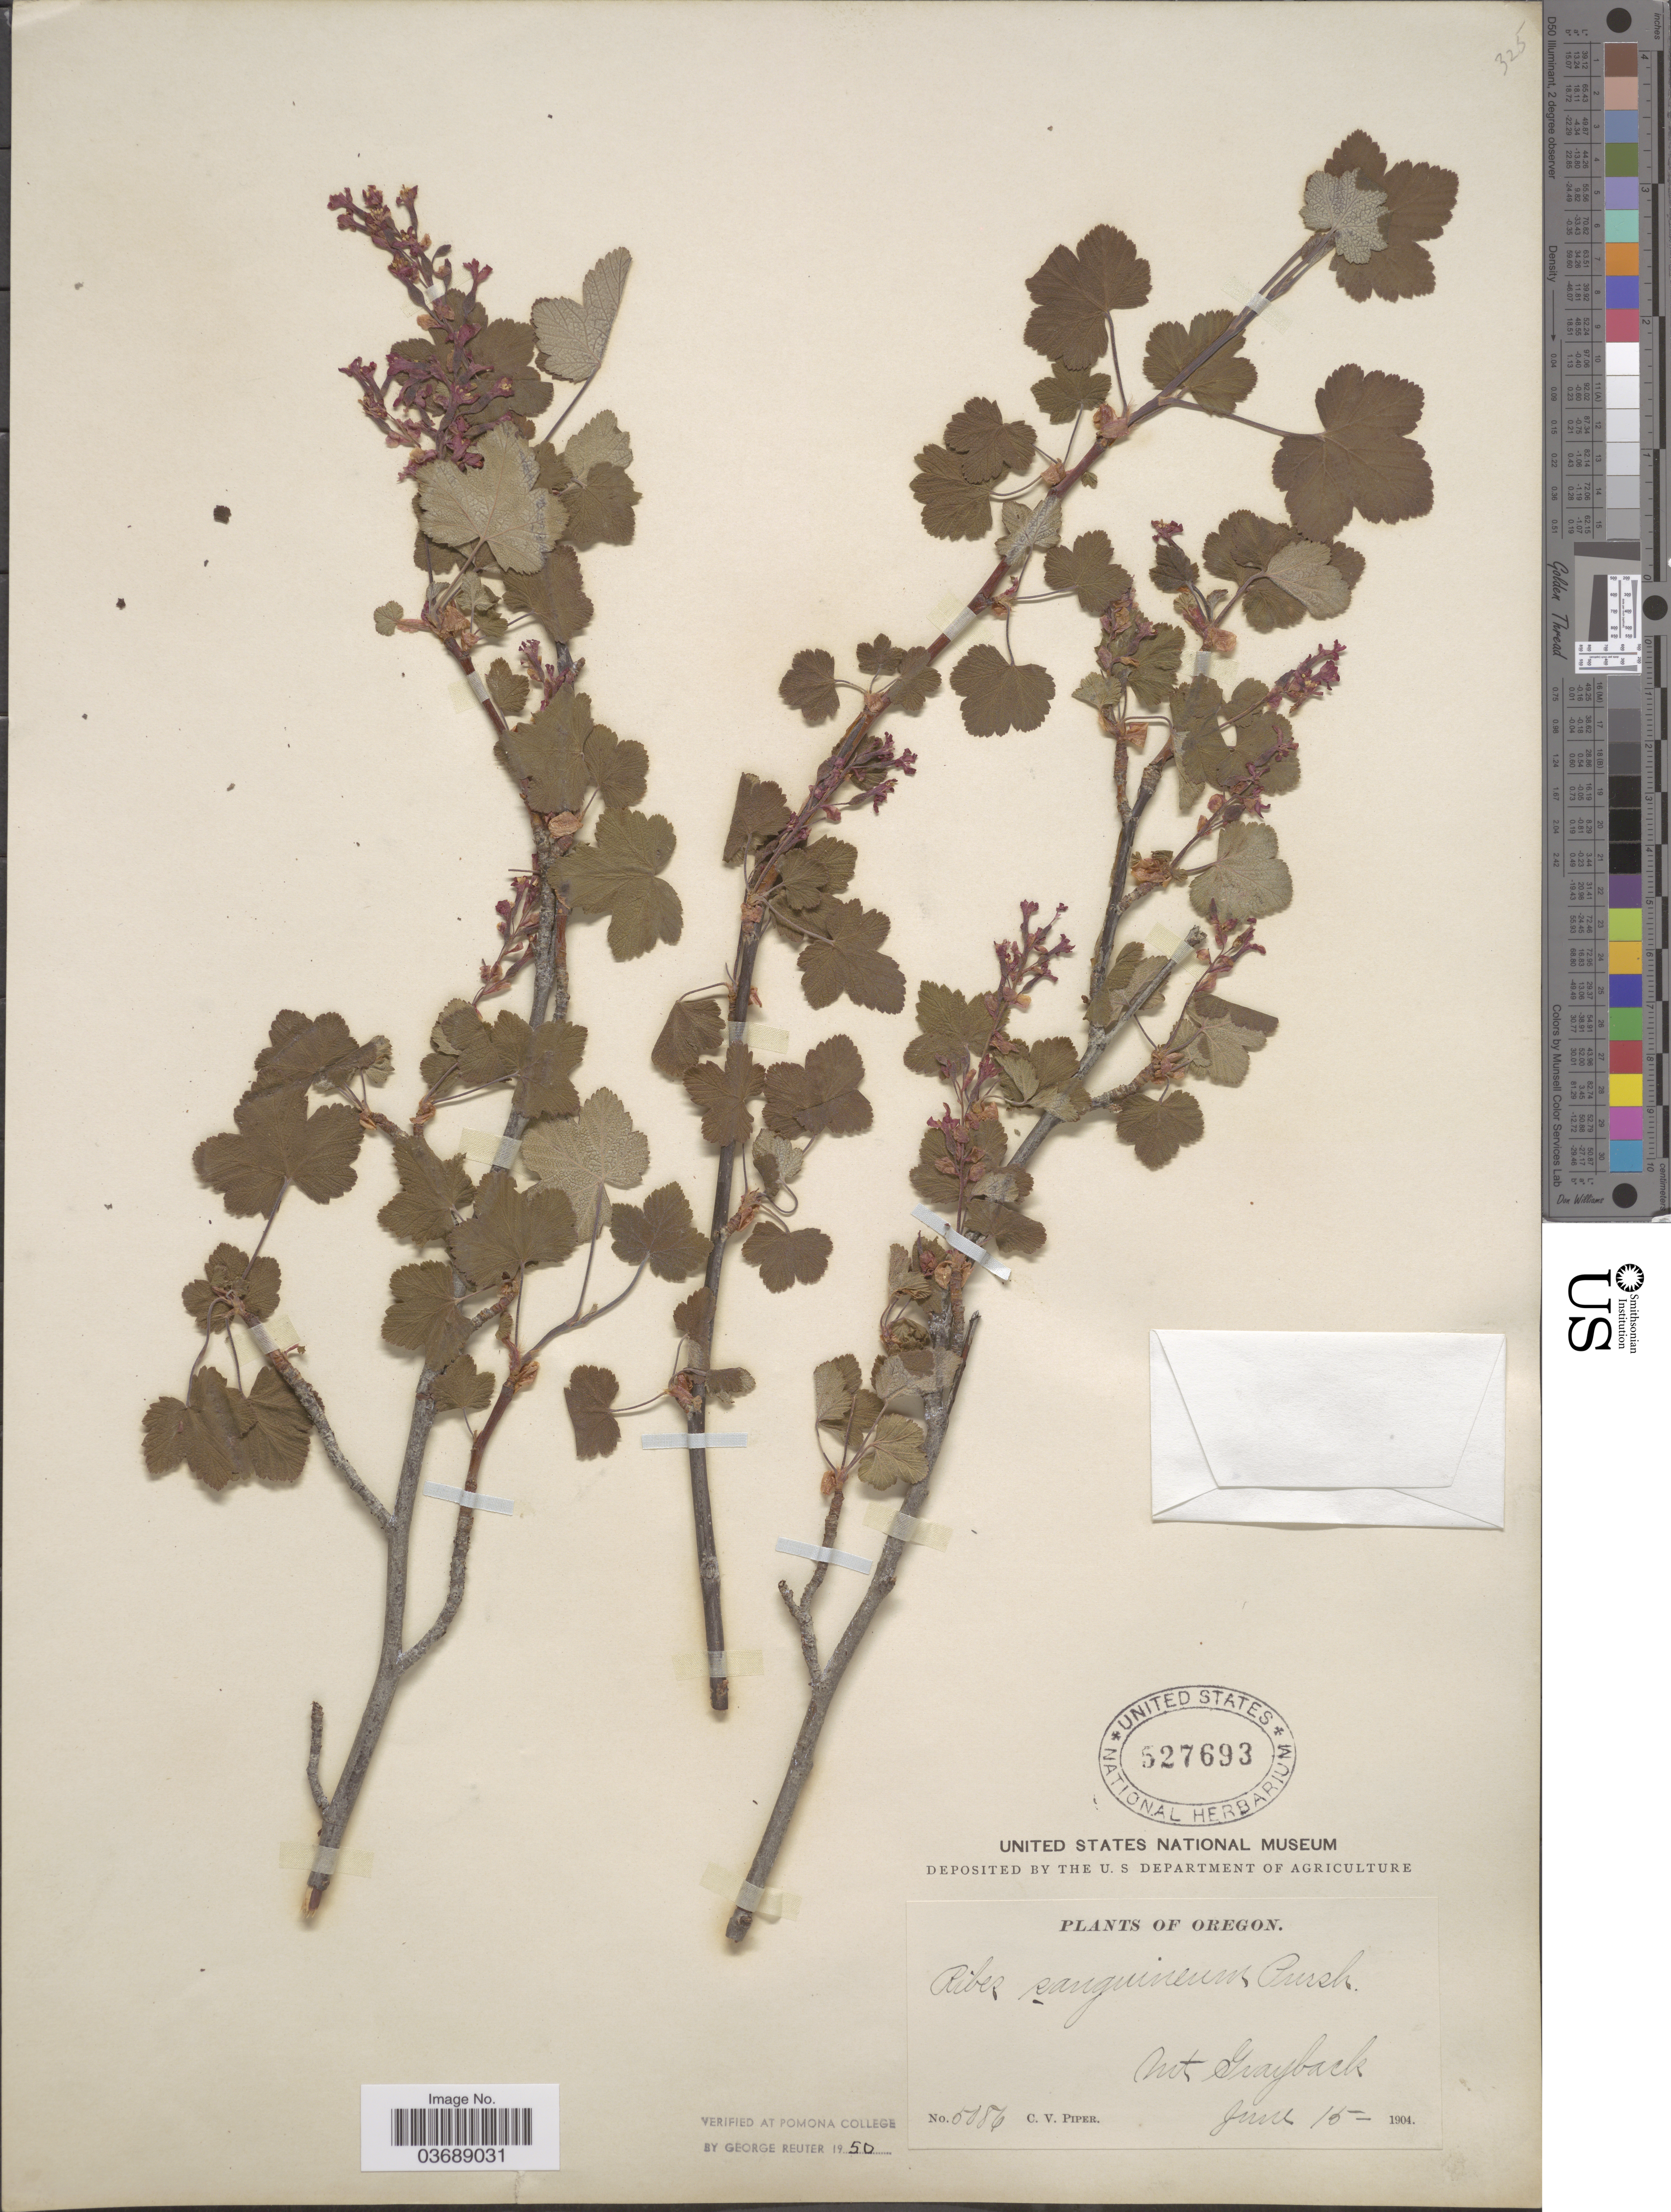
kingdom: Plantae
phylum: Tracheophyta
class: Magnoliopsida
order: Saxifragales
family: Grossulariaceae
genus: Ribes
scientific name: Ribes sanguineum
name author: Pursh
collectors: C. V. Piper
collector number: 5086*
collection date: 1904-06-15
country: United States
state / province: Oregon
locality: Mt Grayback.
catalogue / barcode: US 527693